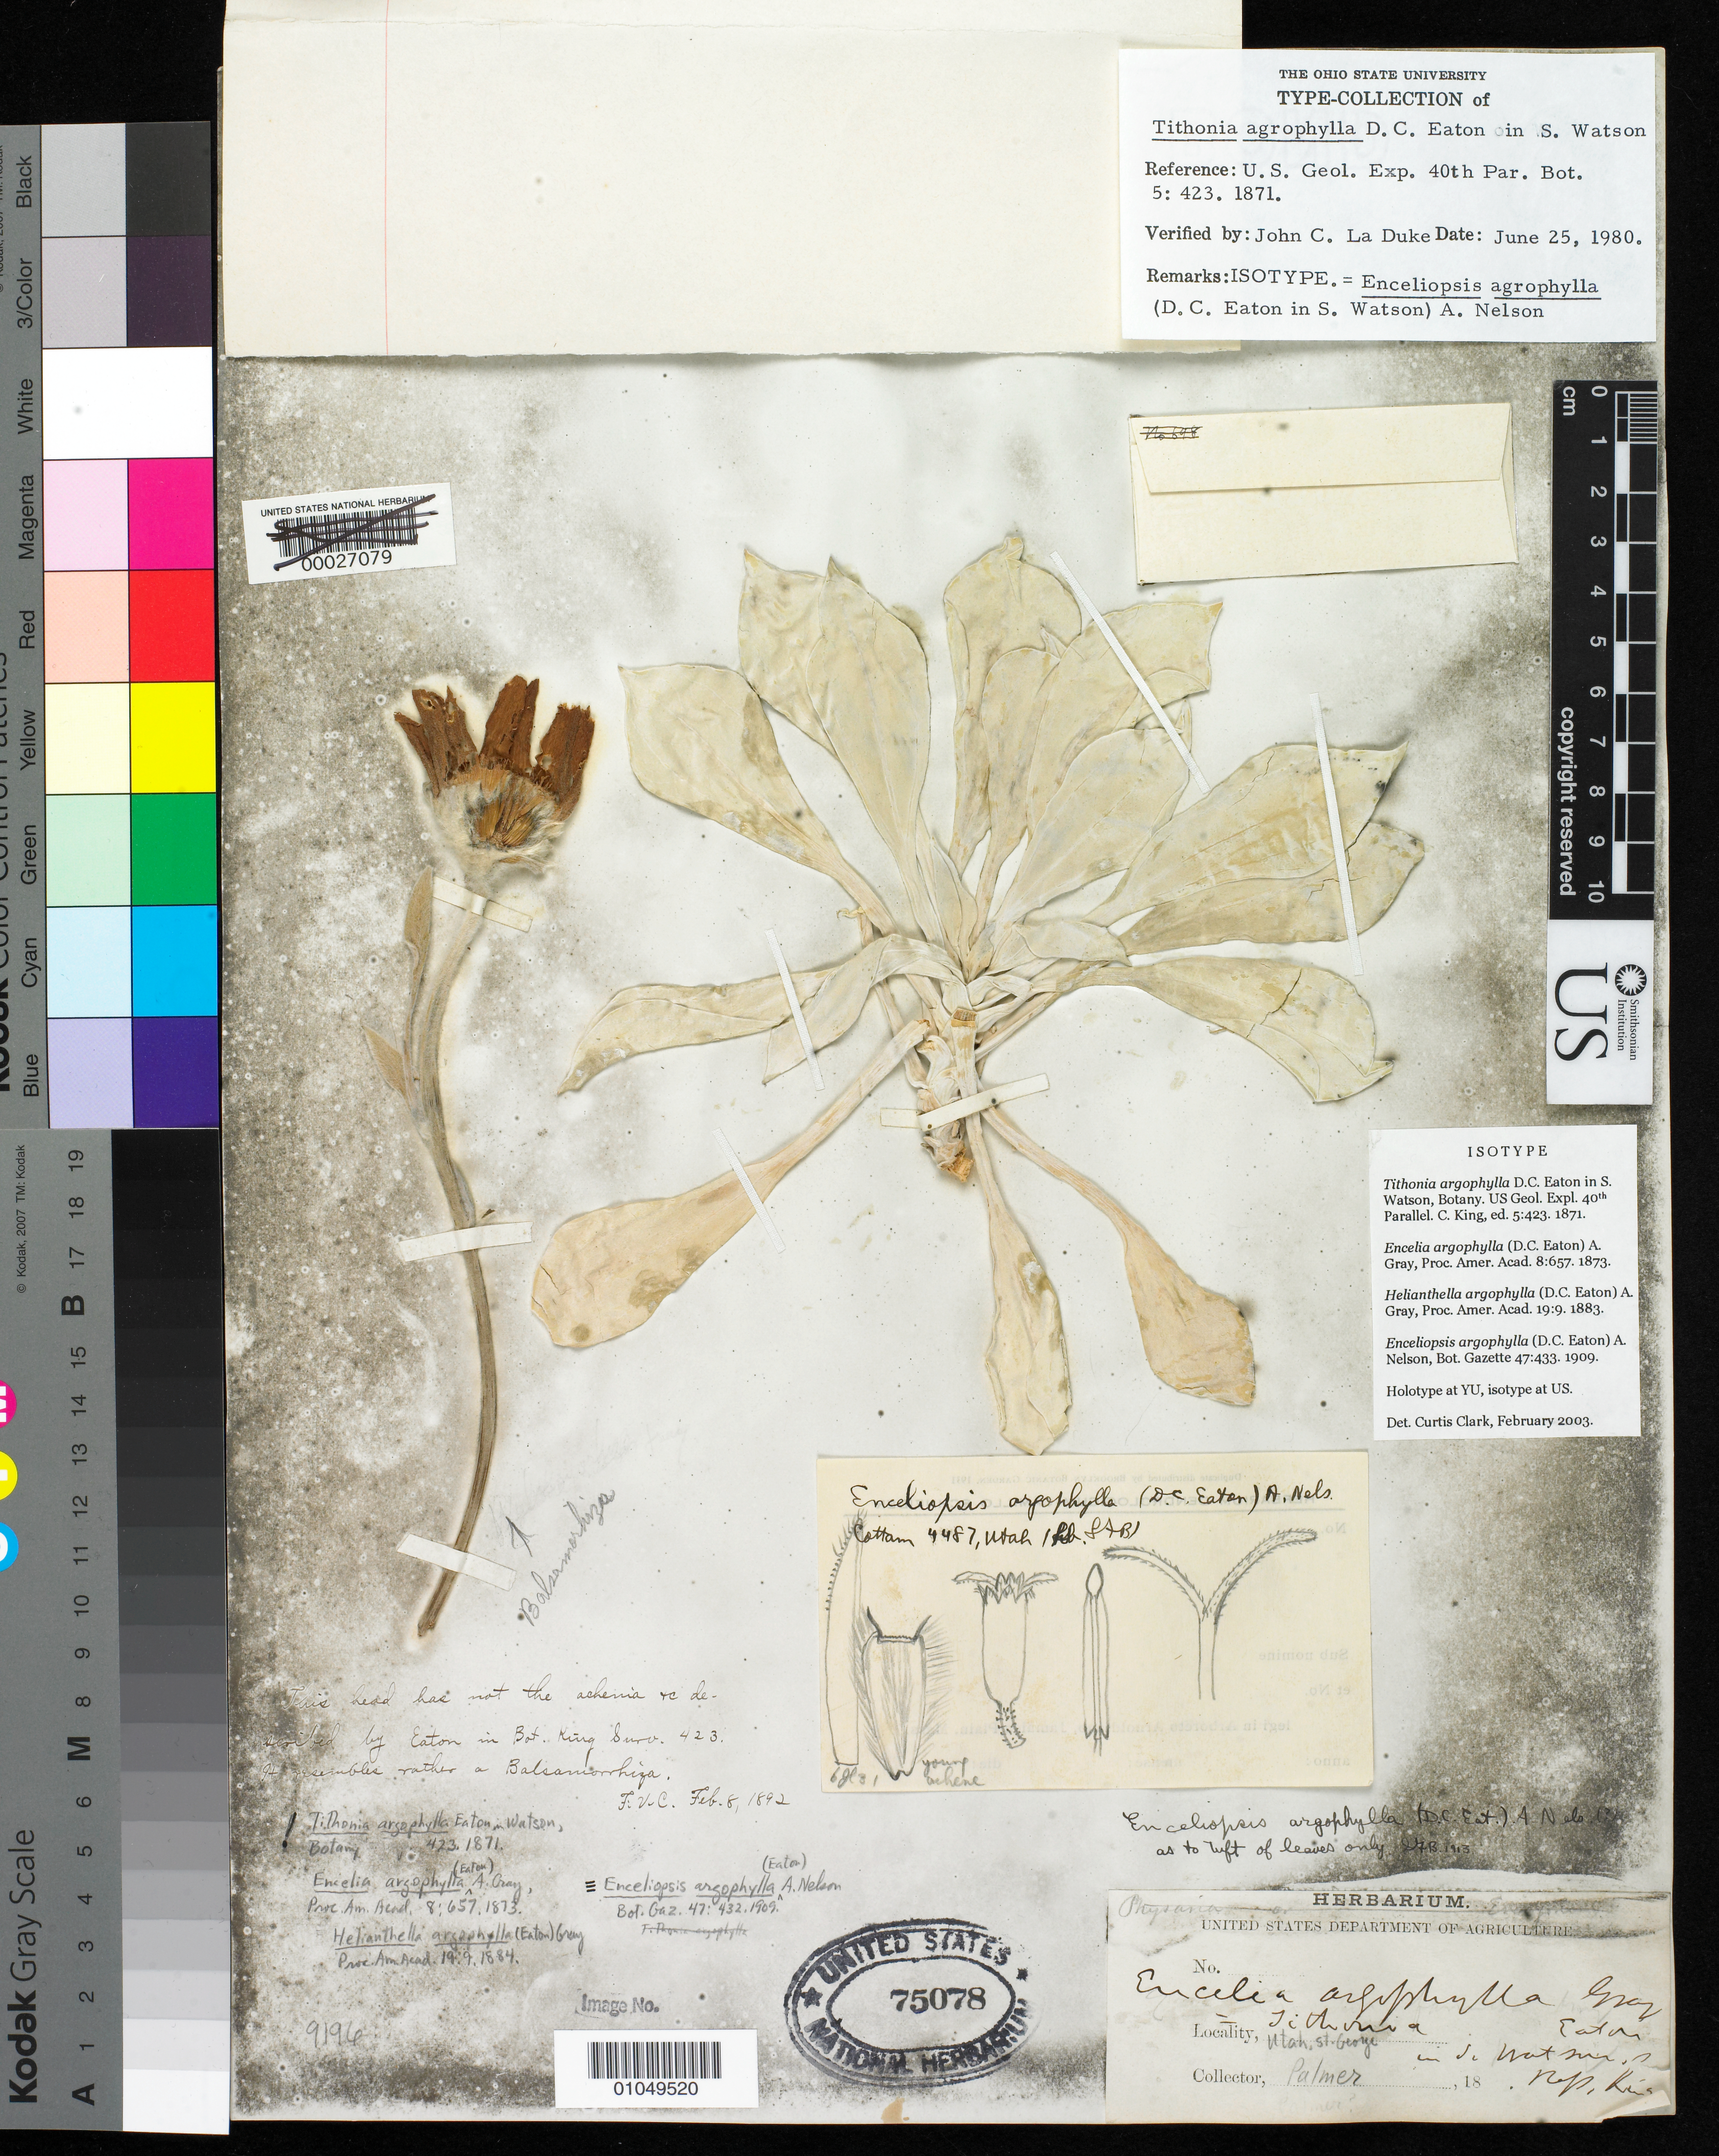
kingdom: Plantae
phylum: Tracheophyta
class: Magnoliopsida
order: Asterales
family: Asteraceae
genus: Tithonia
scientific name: Tithonia argophylla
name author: D.C. Eaton in C. King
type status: Possible Holotype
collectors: E. Palmer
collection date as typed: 1870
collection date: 1870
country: United States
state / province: Utah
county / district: Washington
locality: St. George.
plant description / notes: Cited by Clark & Sanders in Taxon 34:147. 1985 & cited by Tiehm, 1985.; Annotated and cited as isotype but location of "holotypes" in this publication is unclear; this US sheet may be the holotype.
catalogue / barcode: US 75078